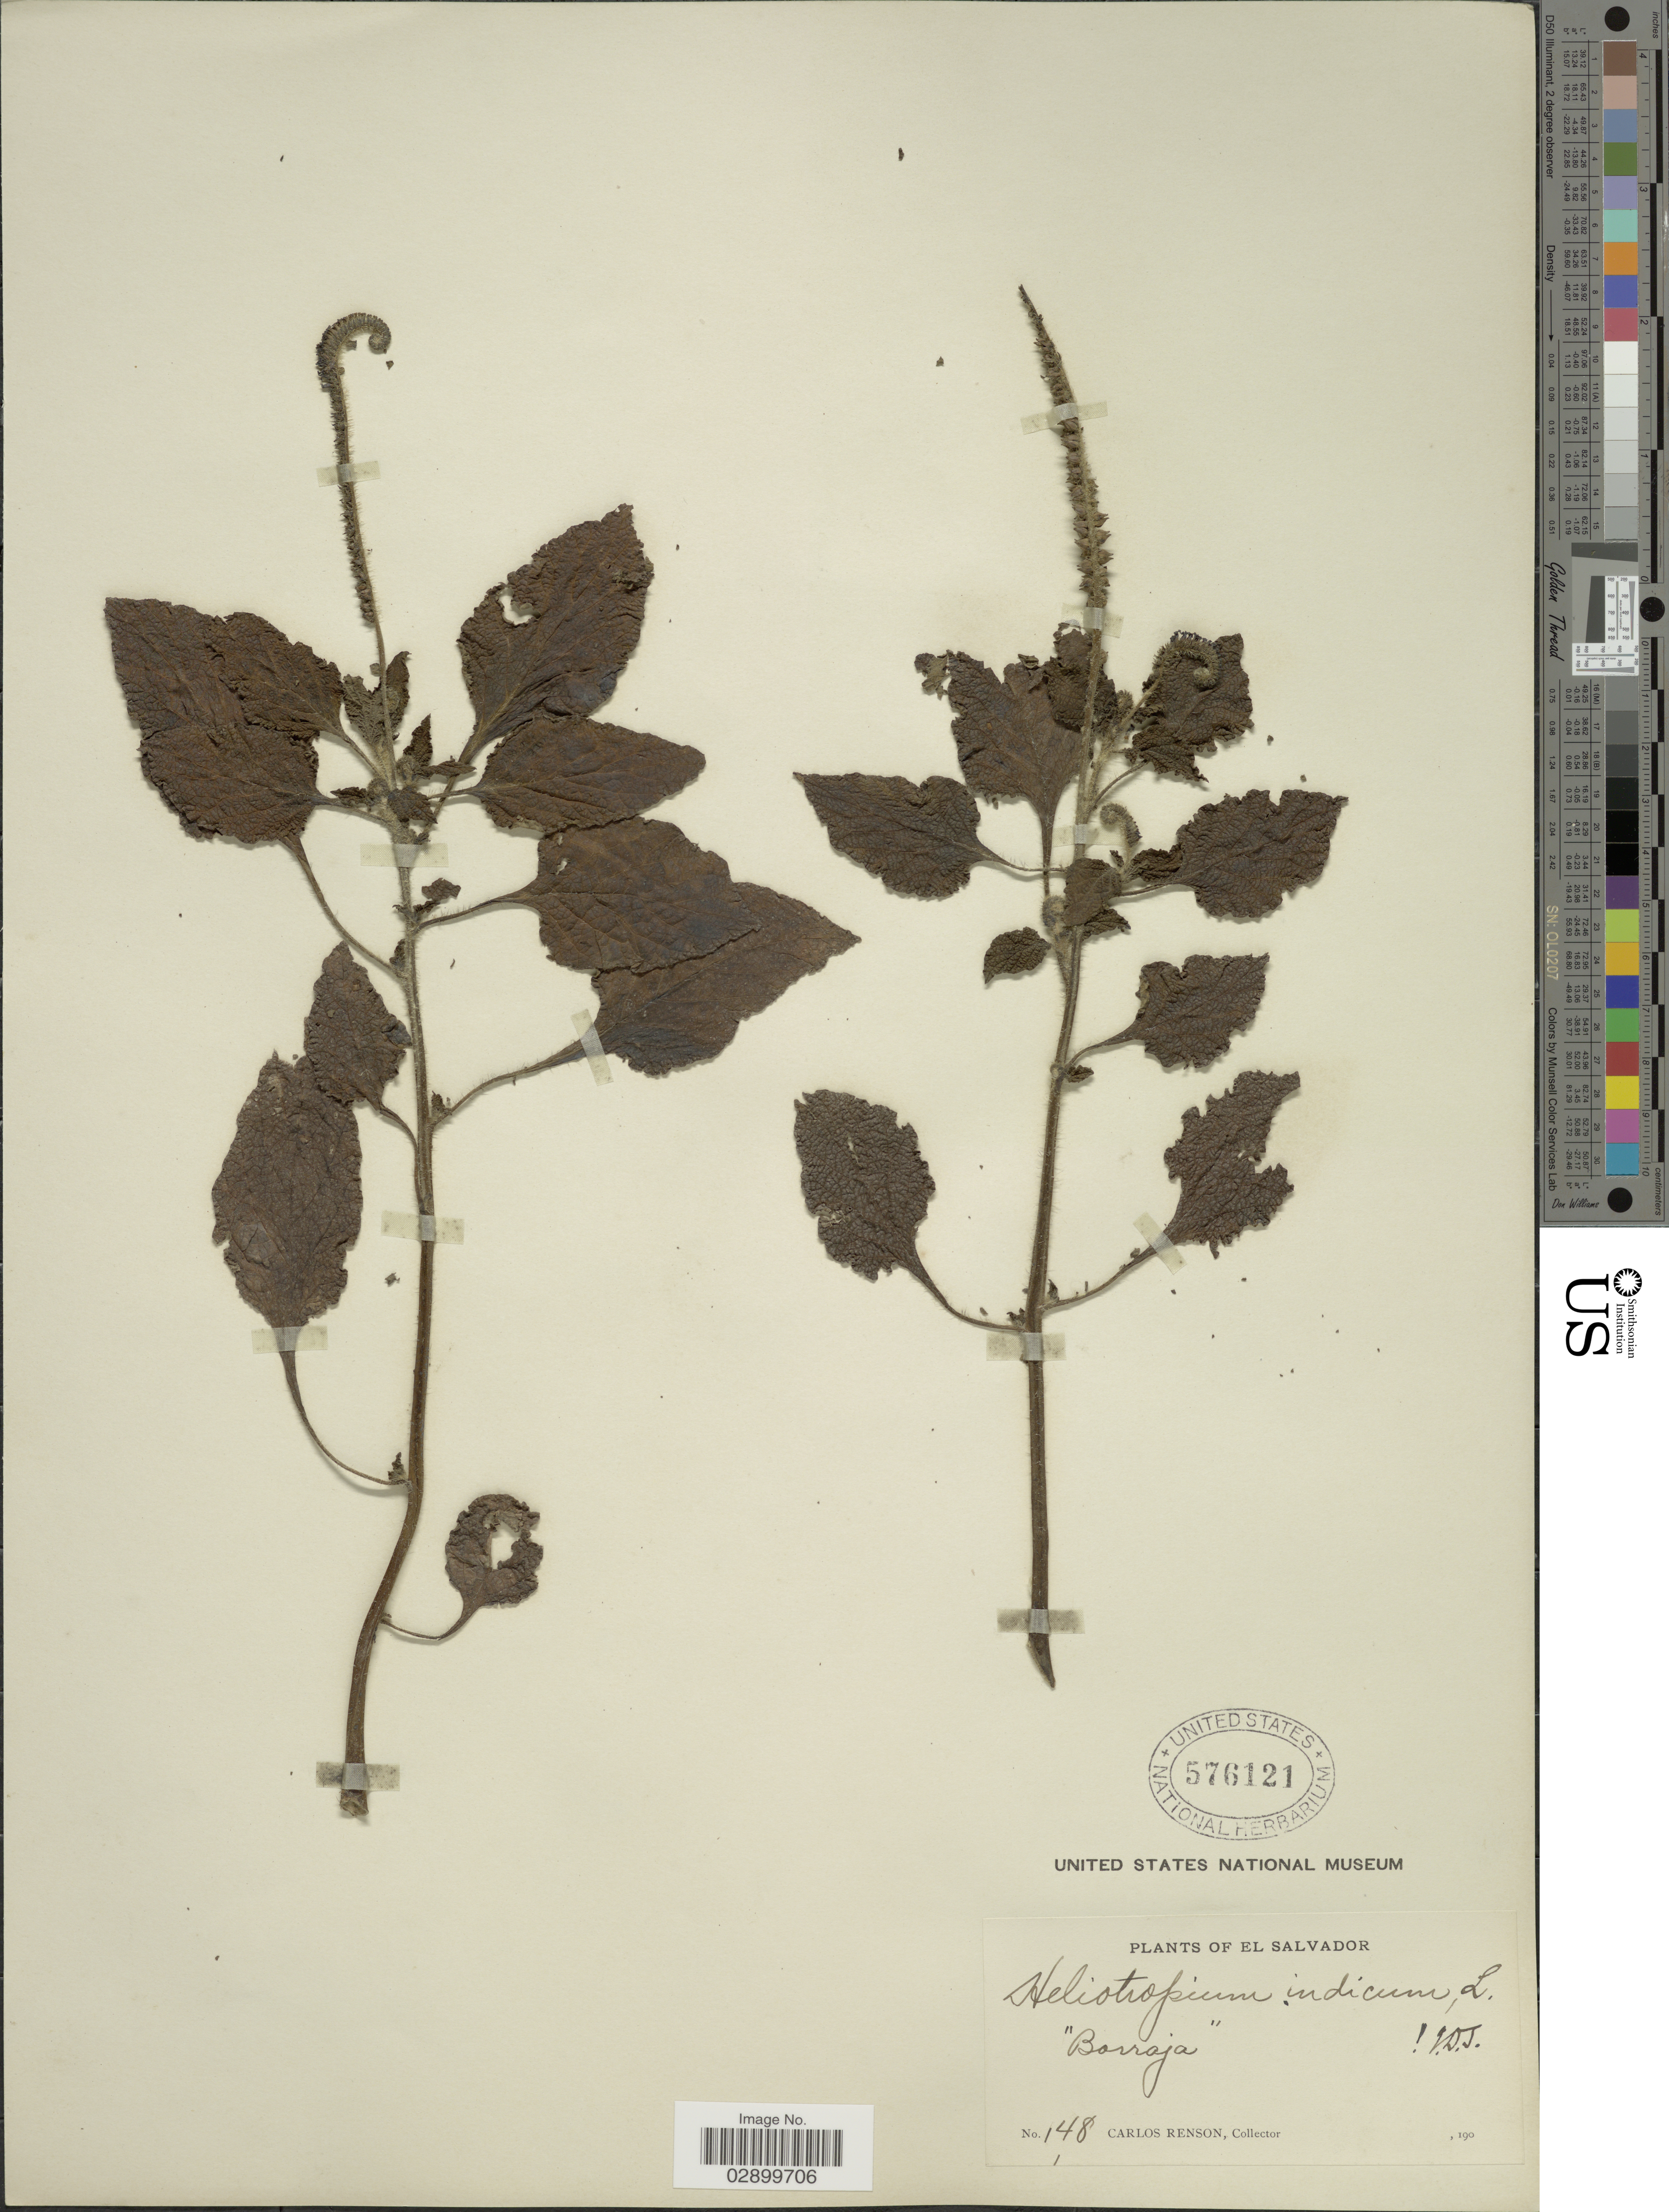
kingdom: Plantae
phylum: Tracheophyta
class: Magnoliopsida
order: Boraginales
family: Heliotropiaceae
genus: Heliotropium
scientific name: Heliotropium indicum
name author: L.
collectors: C. Renson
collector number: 148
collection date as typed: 190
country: El Salvador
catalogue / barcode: US 576121